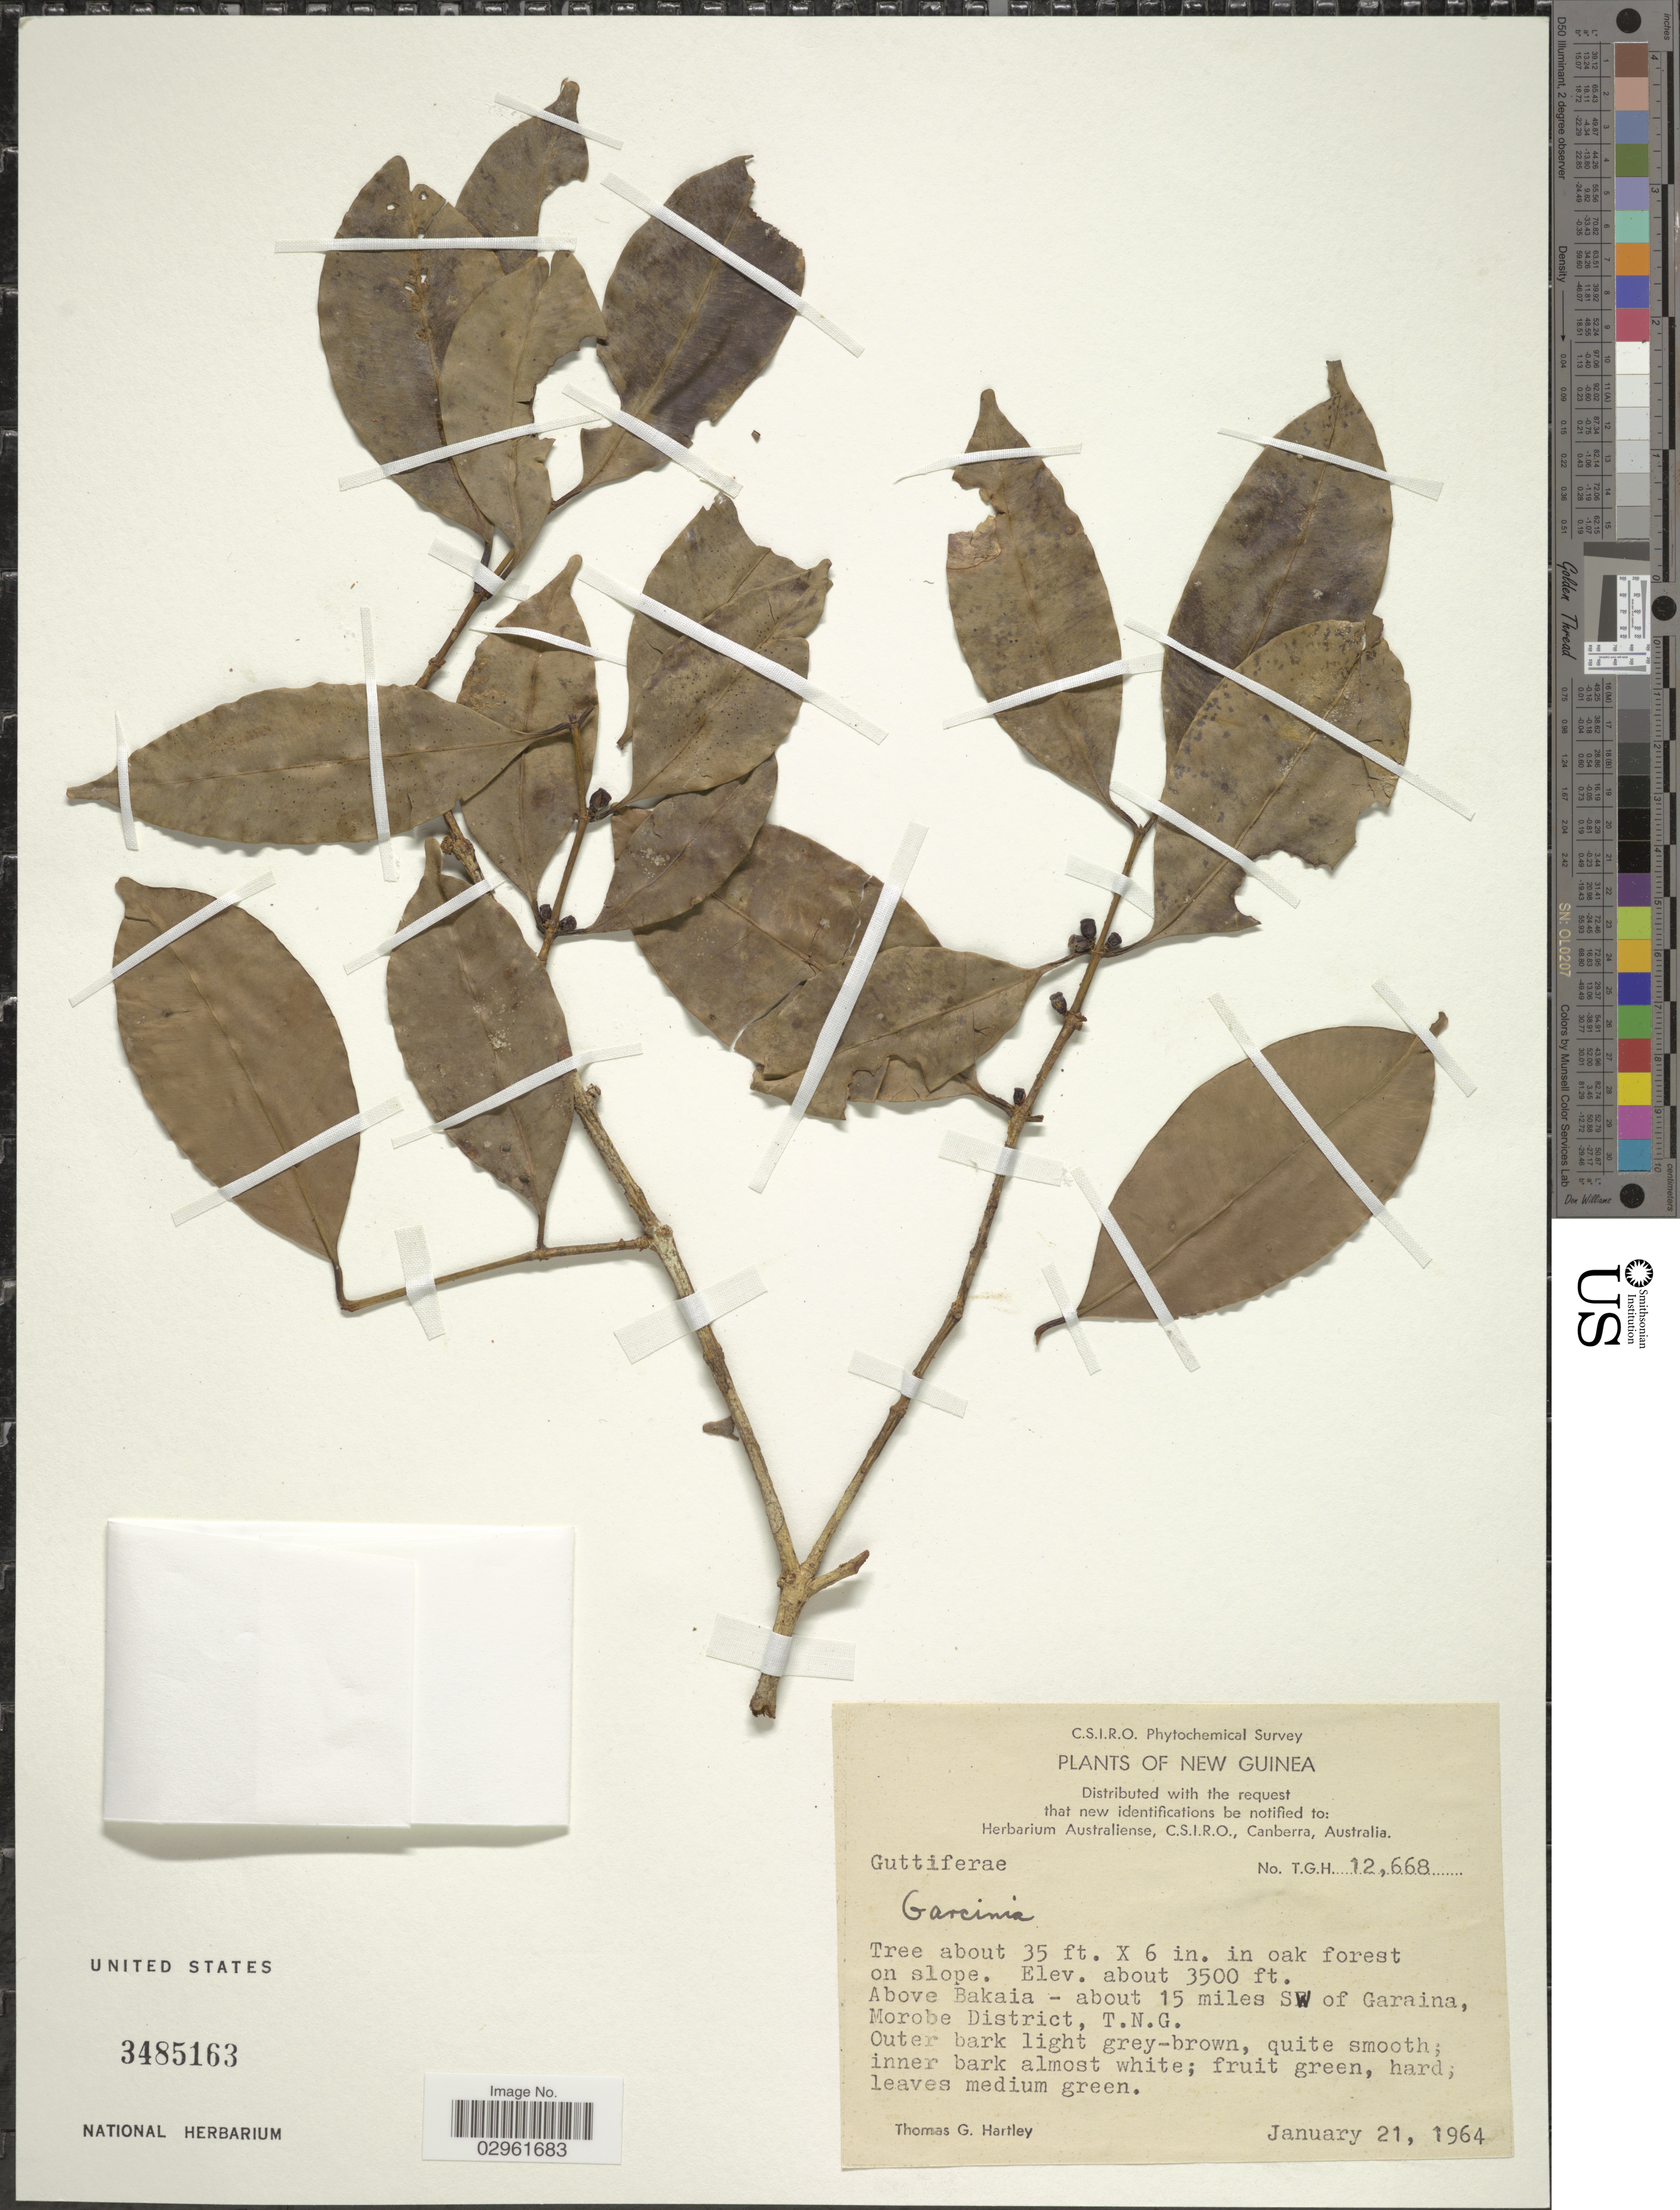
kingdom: Plantae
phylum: Tracheophyta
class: Magnoliopsida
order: Malpighiales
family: Clusiaceae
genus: Garcinia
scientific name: Garcinia sp.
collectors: T. G. Hartley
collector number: TGH12668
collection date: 1964-01-21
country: Papua New Guinea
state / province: Morobe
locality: New Guinea. Above Bakaia - about 15 miles SW of Garaina, Morobe District, T.N.G.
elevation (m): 1067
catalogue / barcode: US 3485163